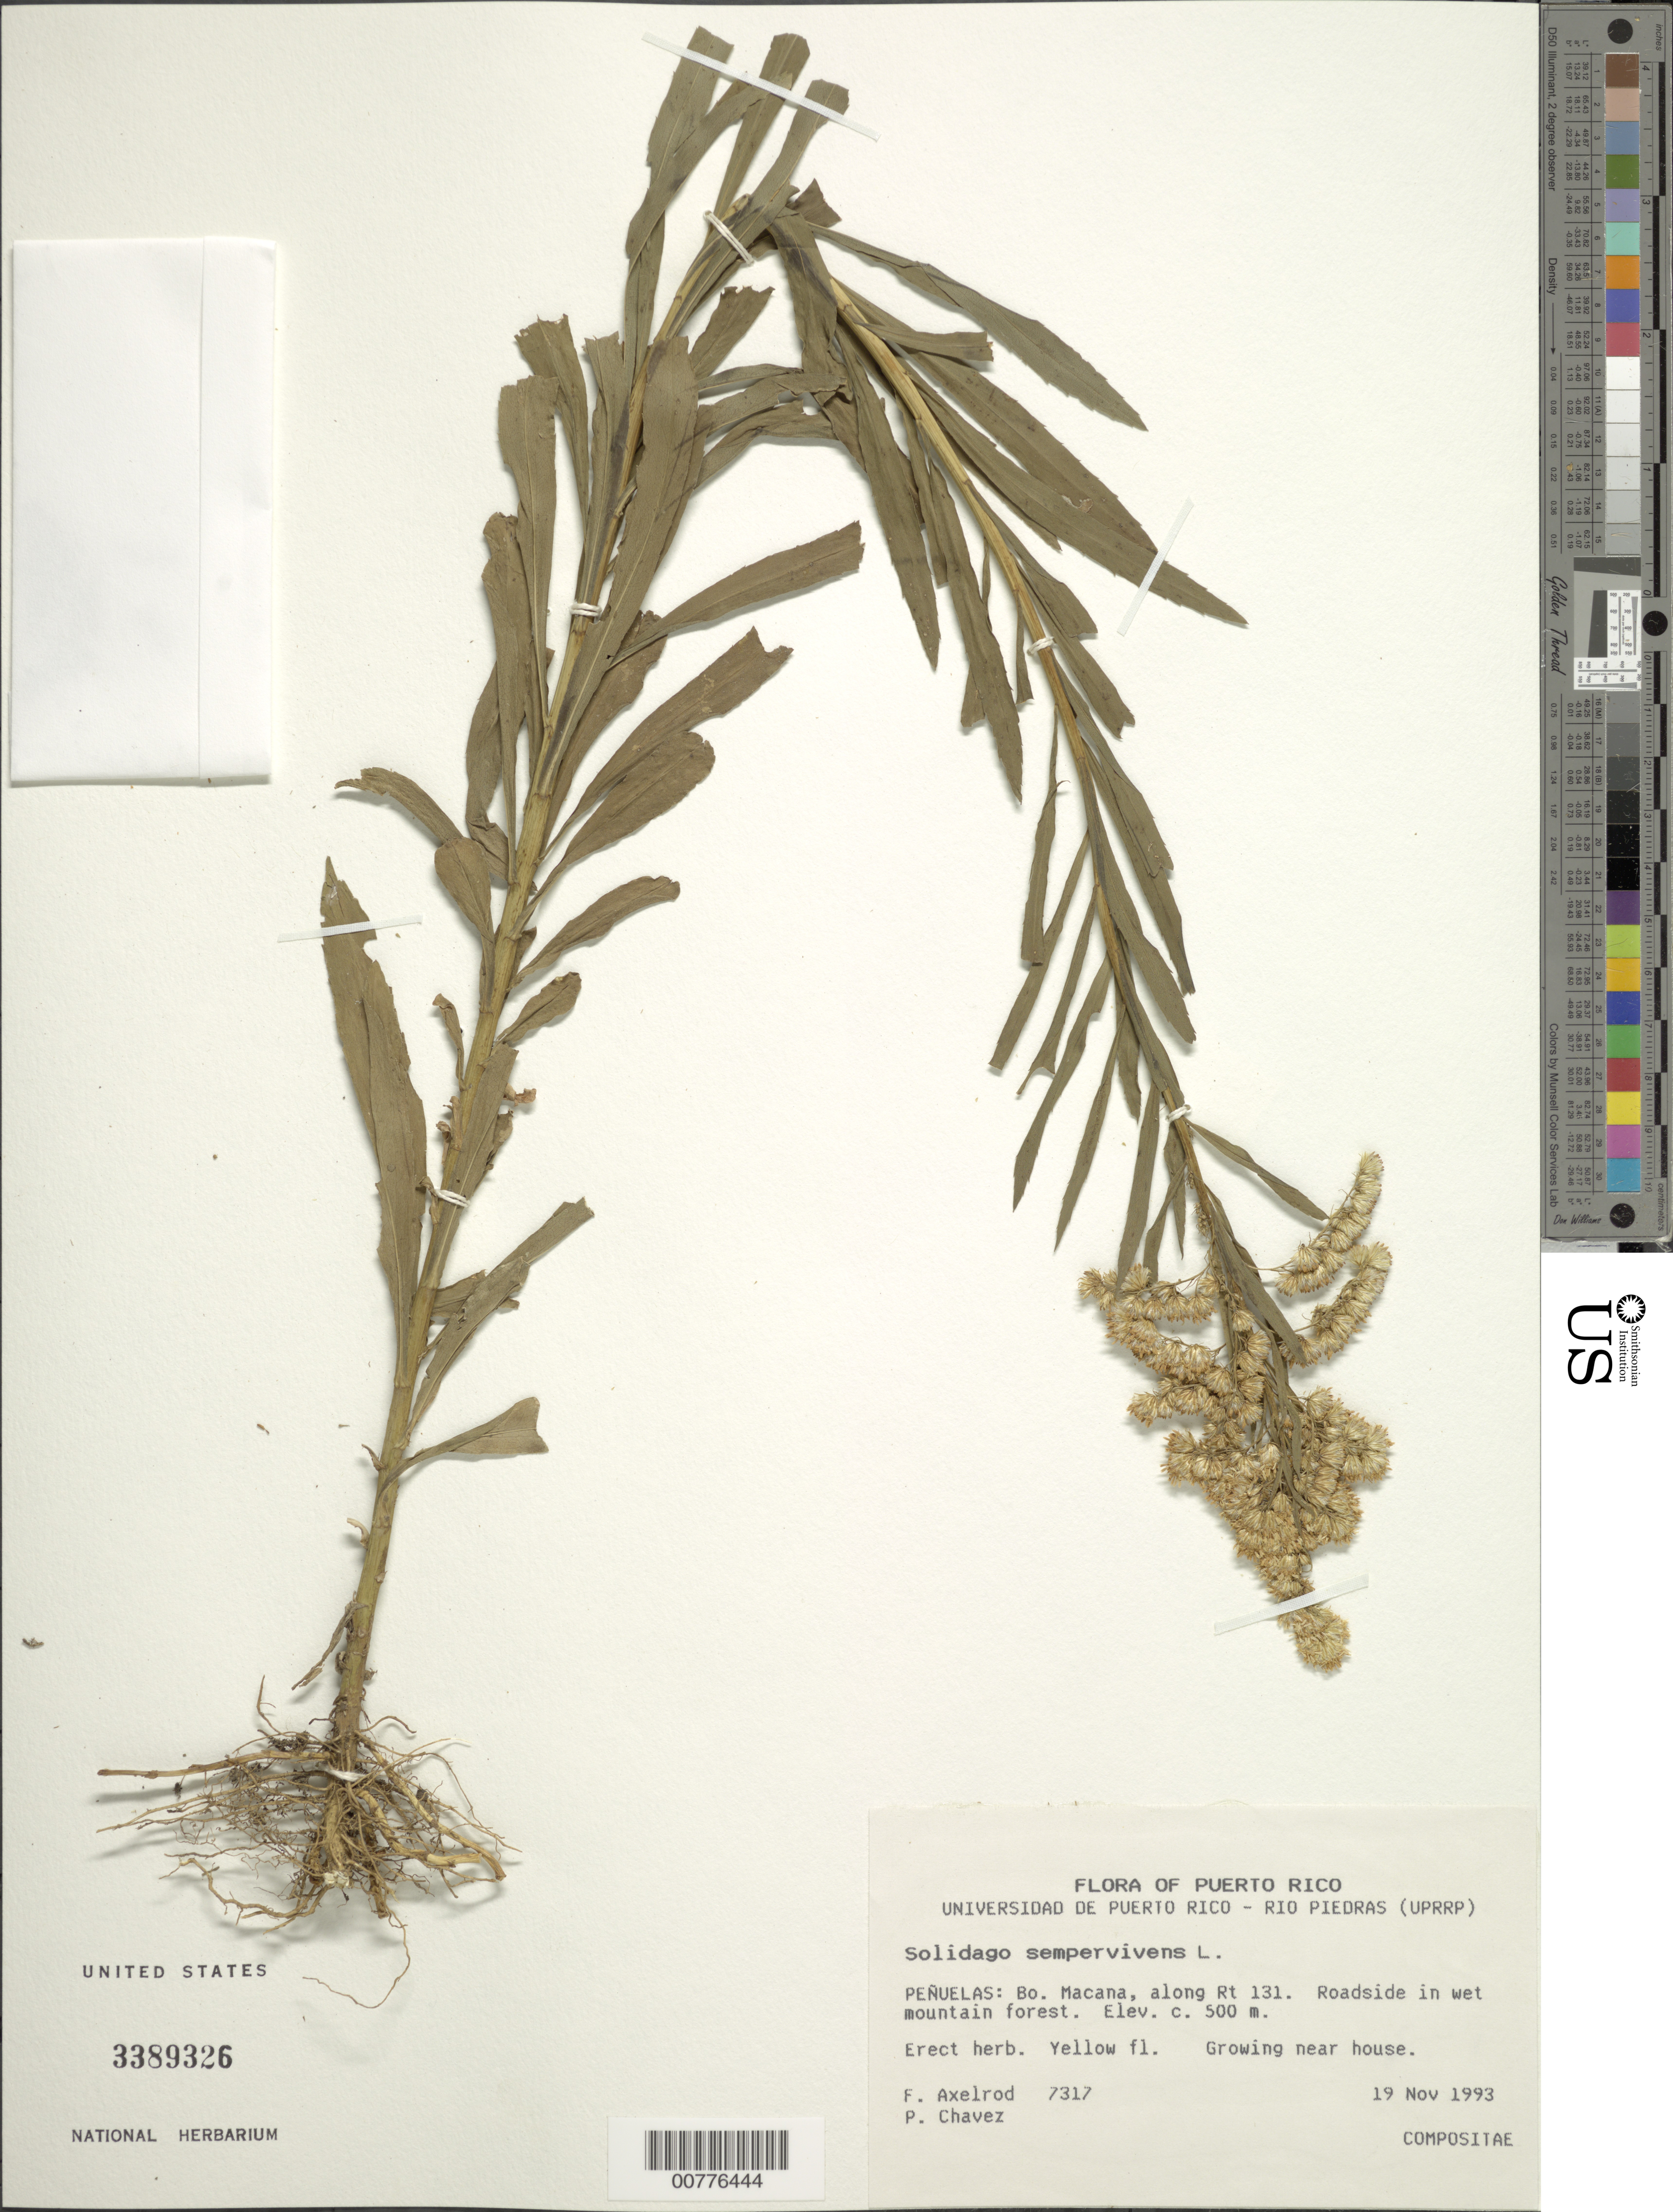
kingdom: Plantae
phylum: Tracheophyta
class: Magnoliopsida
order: Asterales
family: Asteraceae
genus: Solidago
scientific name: Solidago sempervirens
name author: L.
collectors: F. S. Axelrod & P. Chavez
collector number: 7317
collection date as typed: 19 Nov 1993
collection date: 1993-11-19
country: Puerto Rico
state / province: Peñuelas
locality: Peñuelas: Bo. Macana, along Rt 131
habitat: Roadside in wet mountain forest. Growing near house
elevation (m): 500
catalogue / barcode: US 3389326